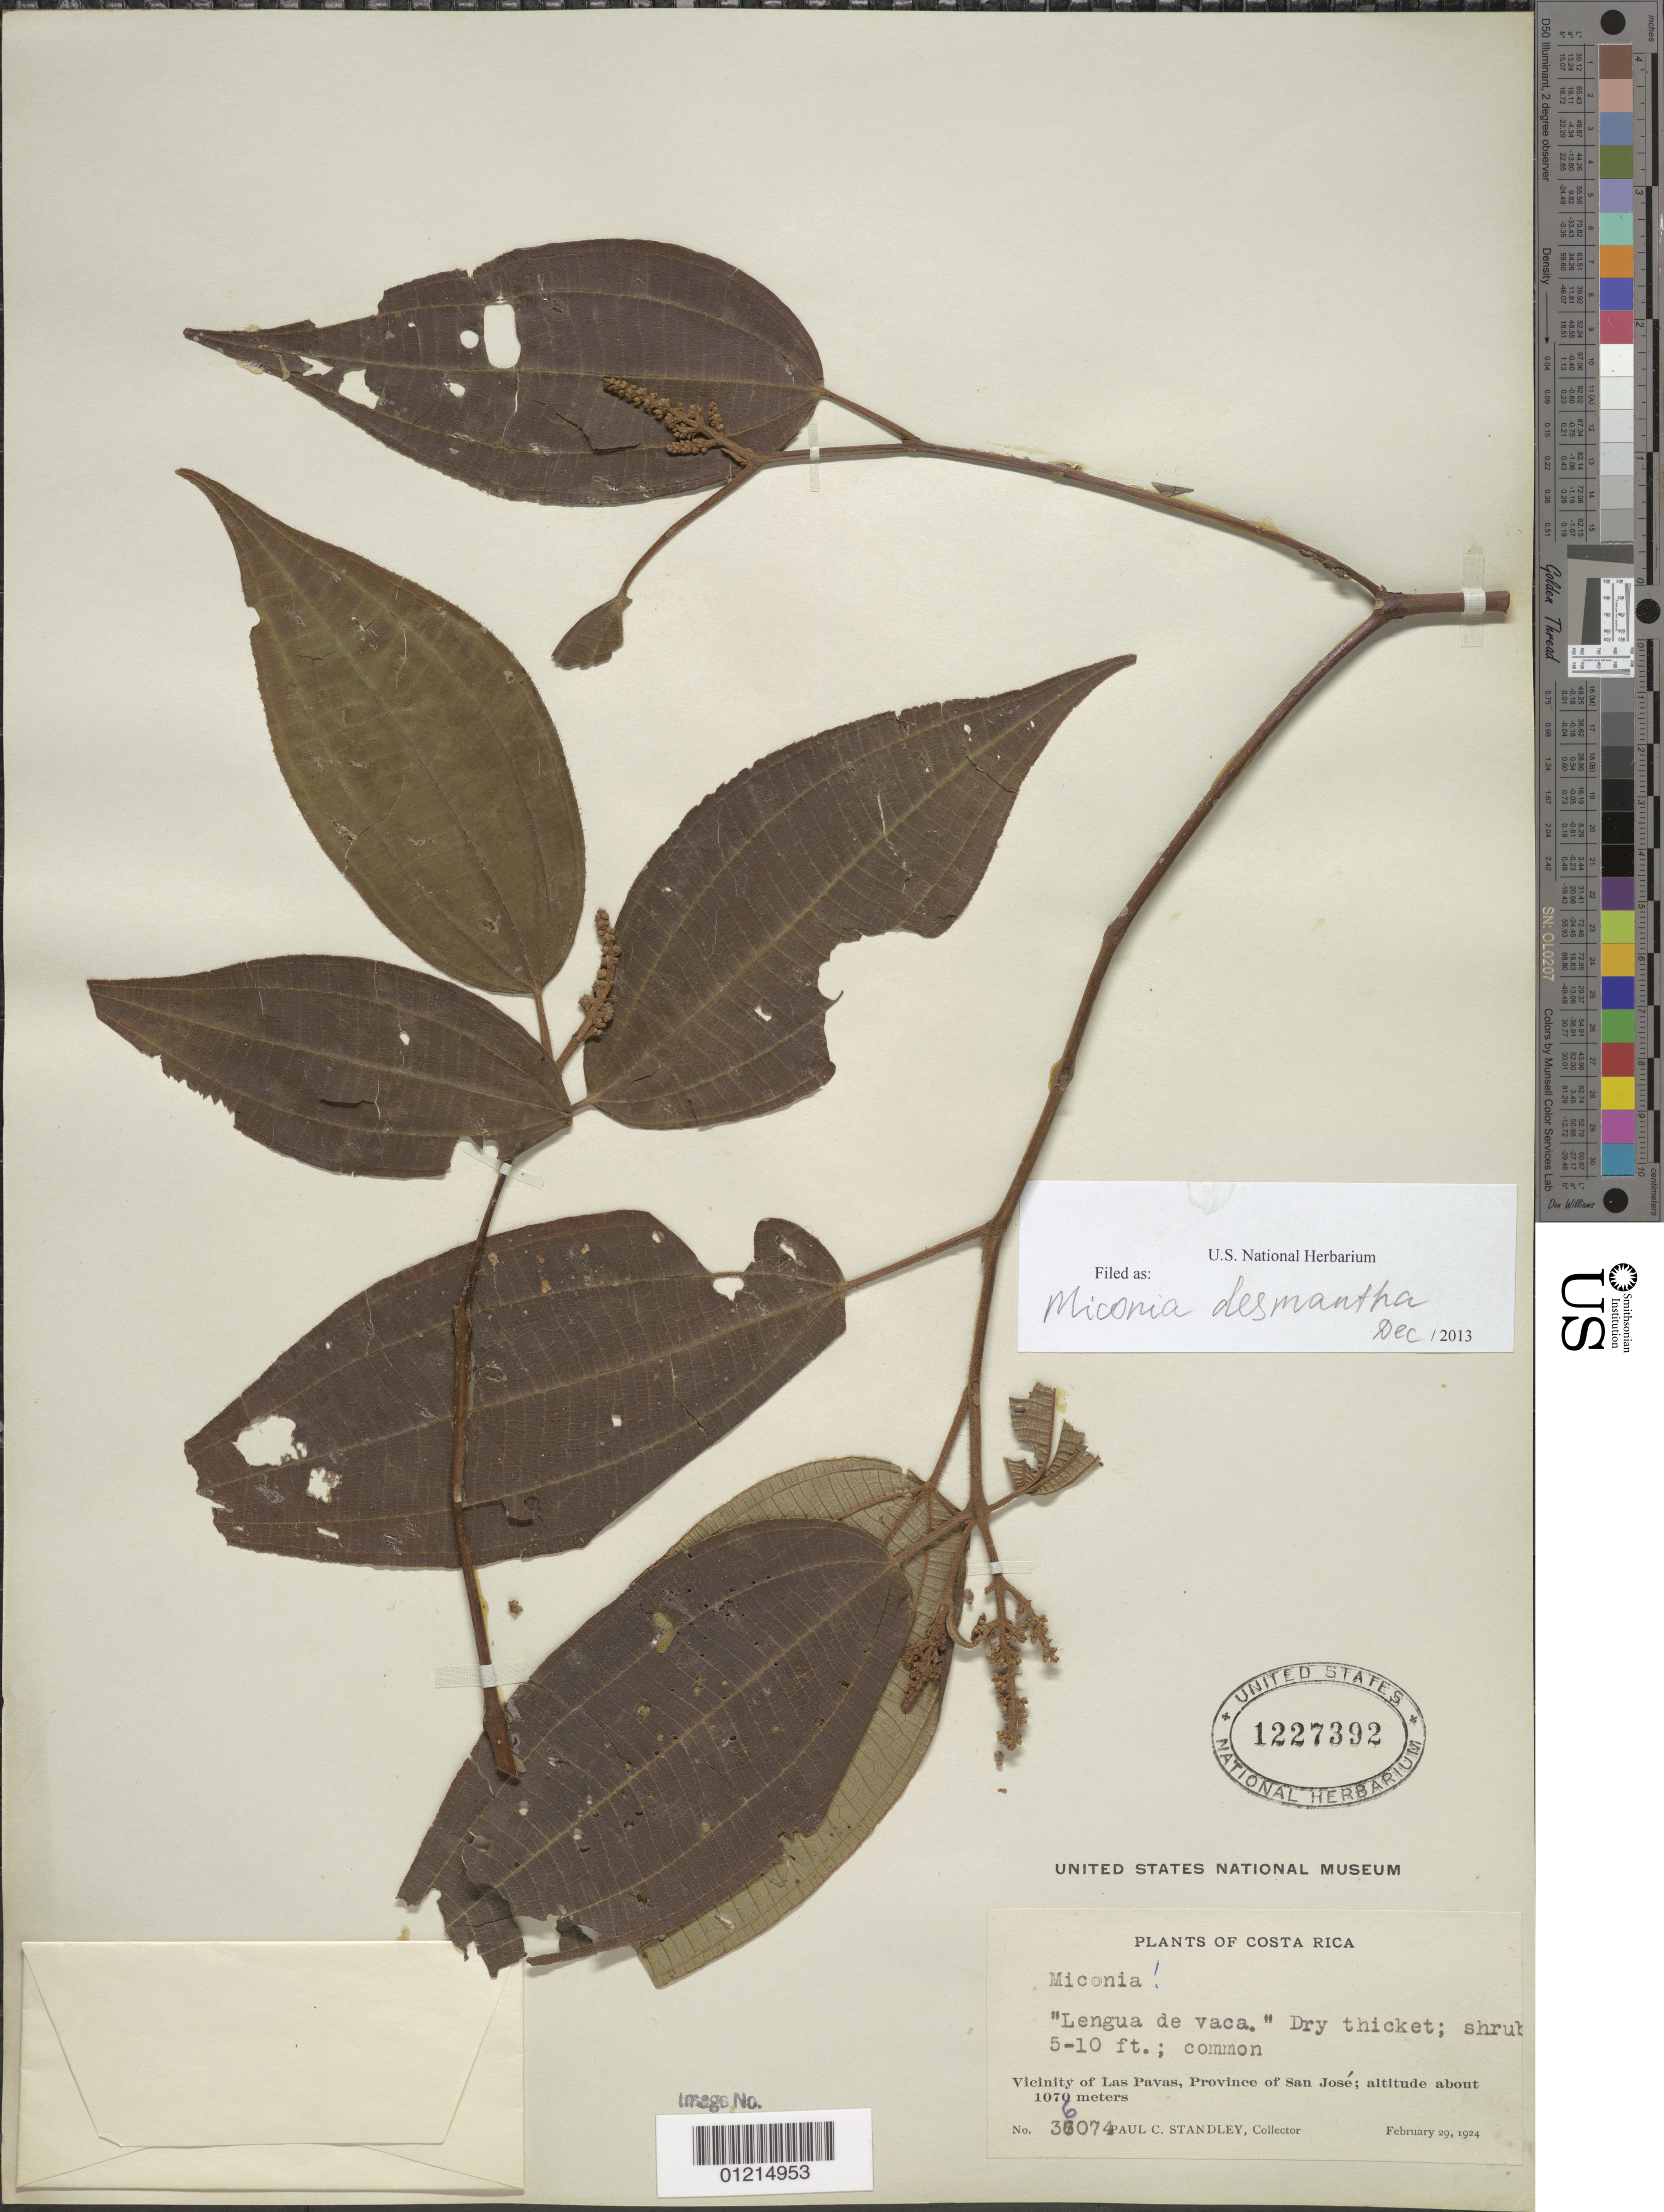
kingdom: Plantae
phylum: Tracheophyta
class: Magnoliopsida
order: Myrtales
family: Melastomataceae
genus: Miconia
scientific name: Miconia desmantha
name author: Benth.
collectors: P. C. Standley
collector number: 36074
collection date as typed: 29 Feb 1924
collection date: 1924-02-29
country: Costa Rica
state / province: San José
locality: Vicinity of Las Pavas.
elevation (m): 1070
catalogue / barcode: US 1227392